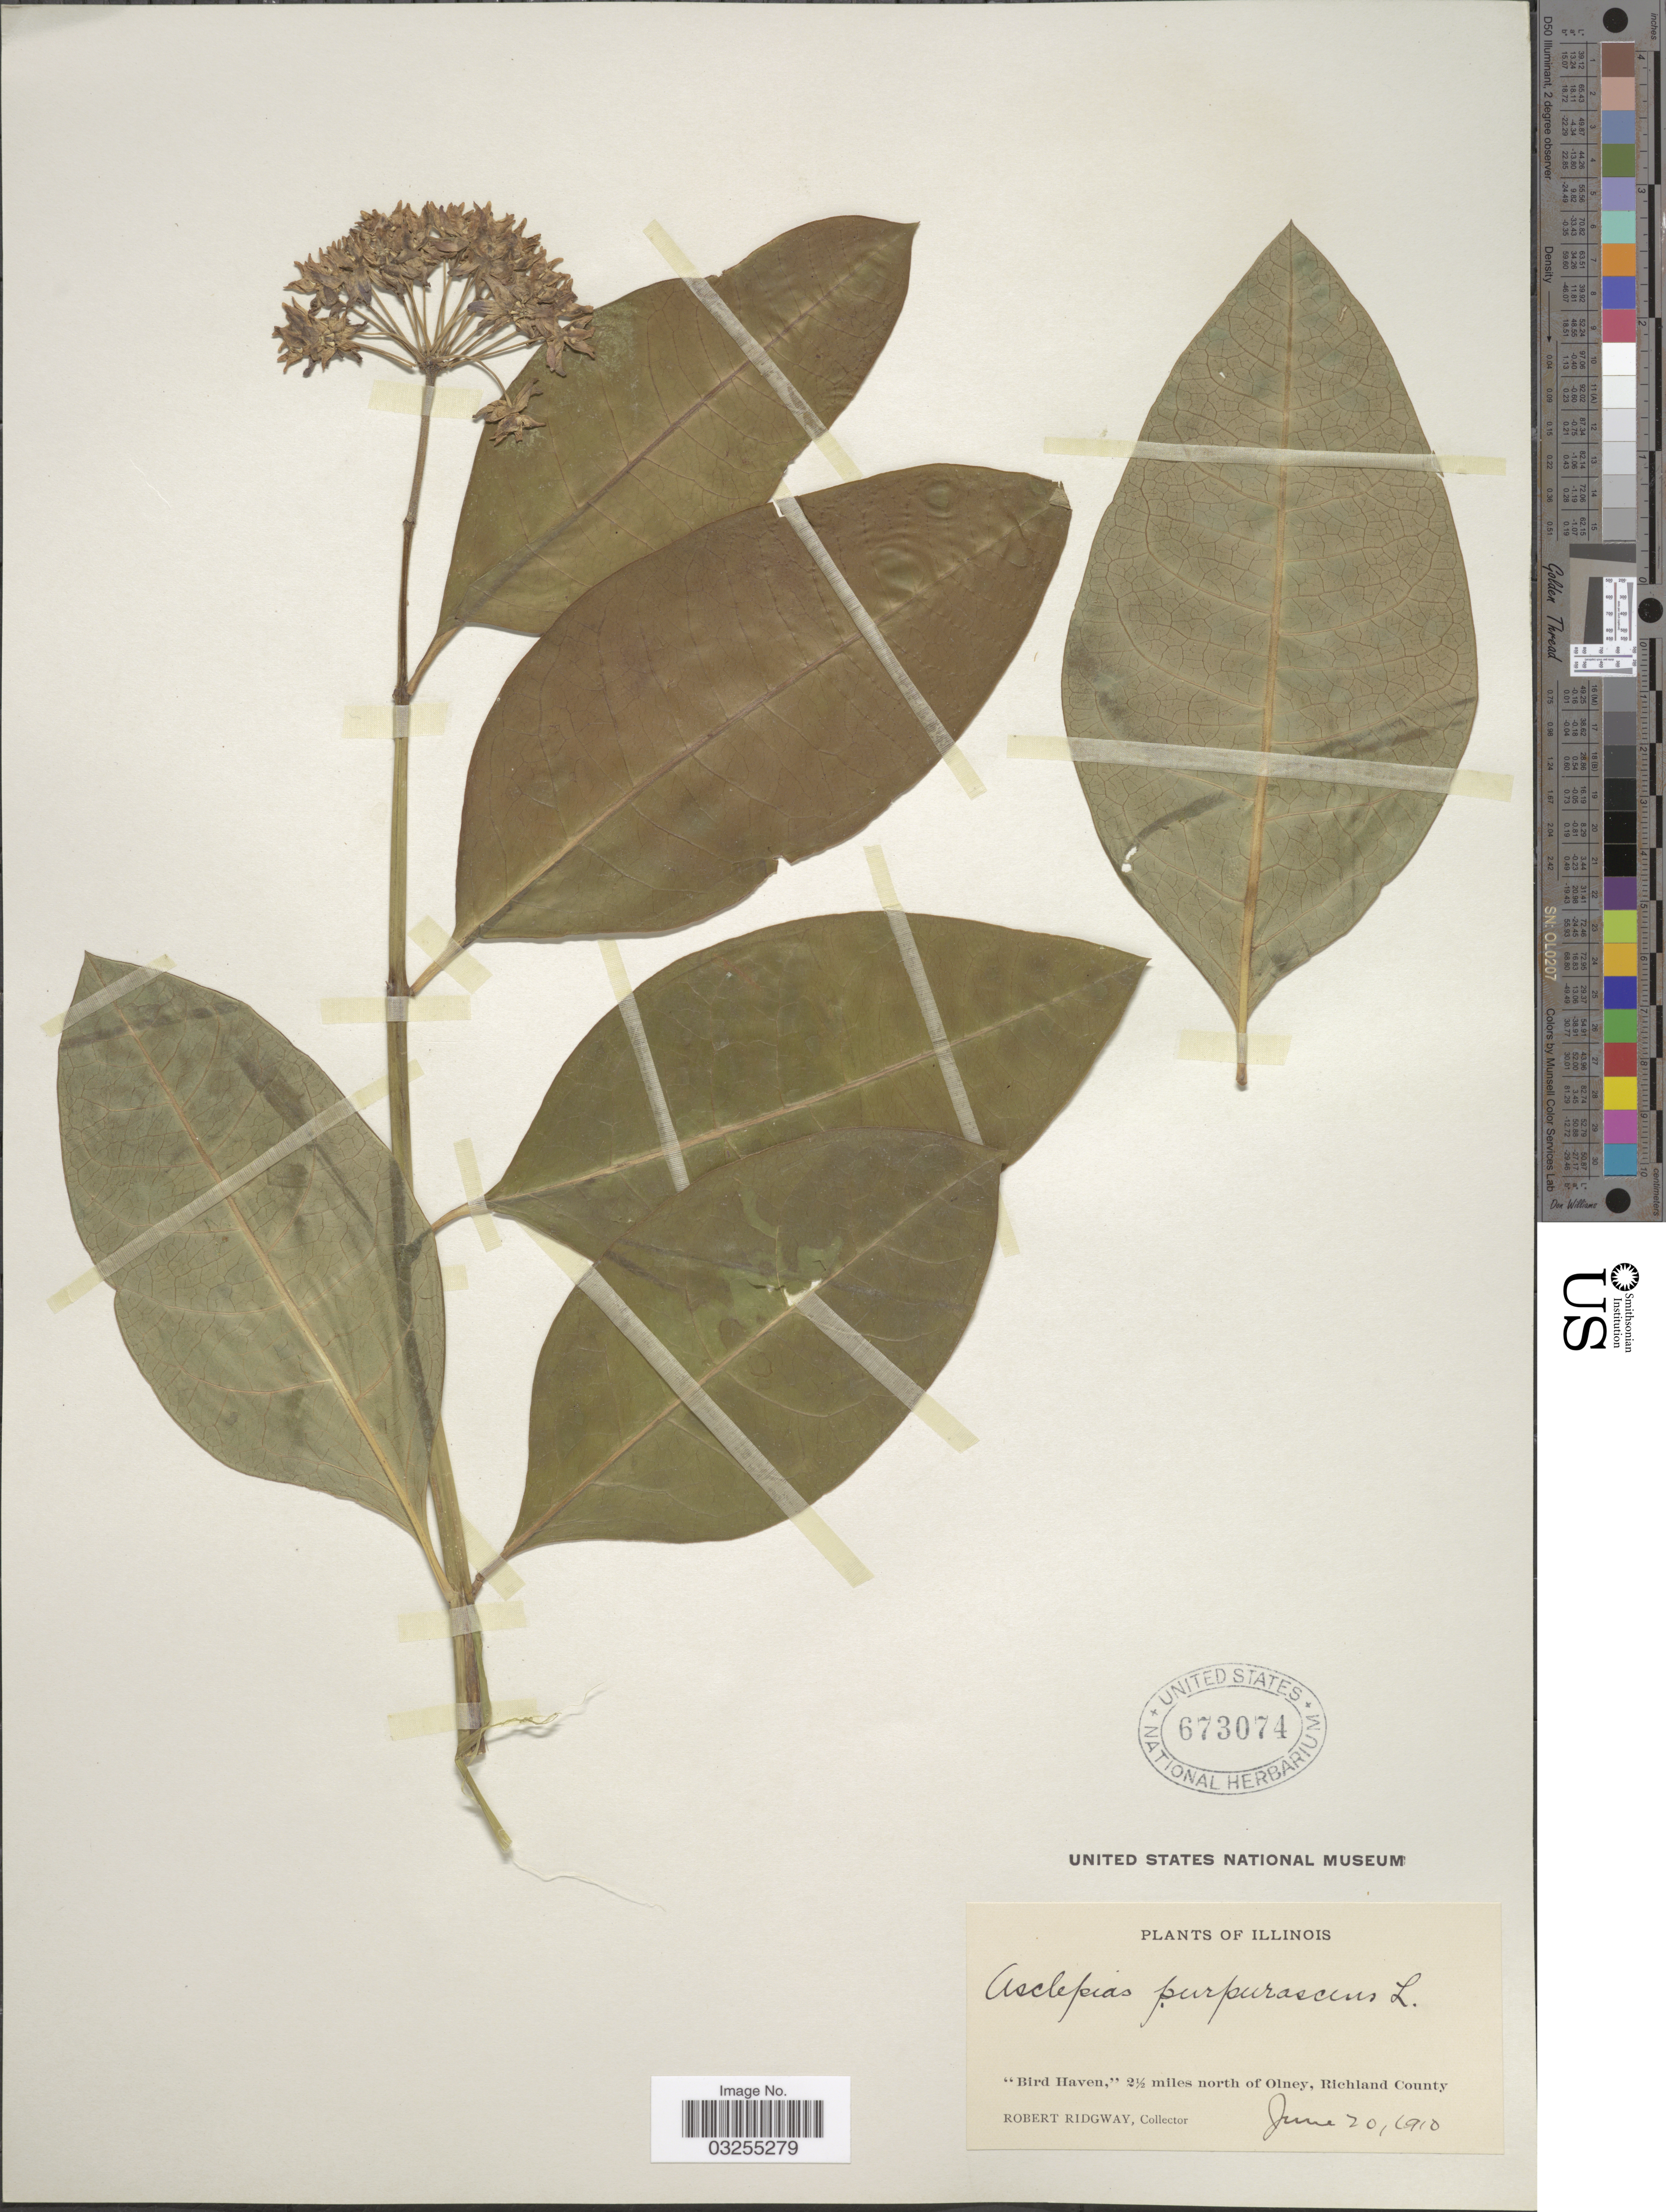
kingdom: Plantae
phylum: Tracheophyta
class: Magnoliopsida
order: Gentianales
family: Apocynaceae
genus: Asclepias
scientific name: Asclepias purpurascens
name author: L.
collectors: R. Ridgway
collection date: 1910-06-20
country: United States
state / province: Illinois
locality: Bird Haven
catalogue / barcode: US 673074